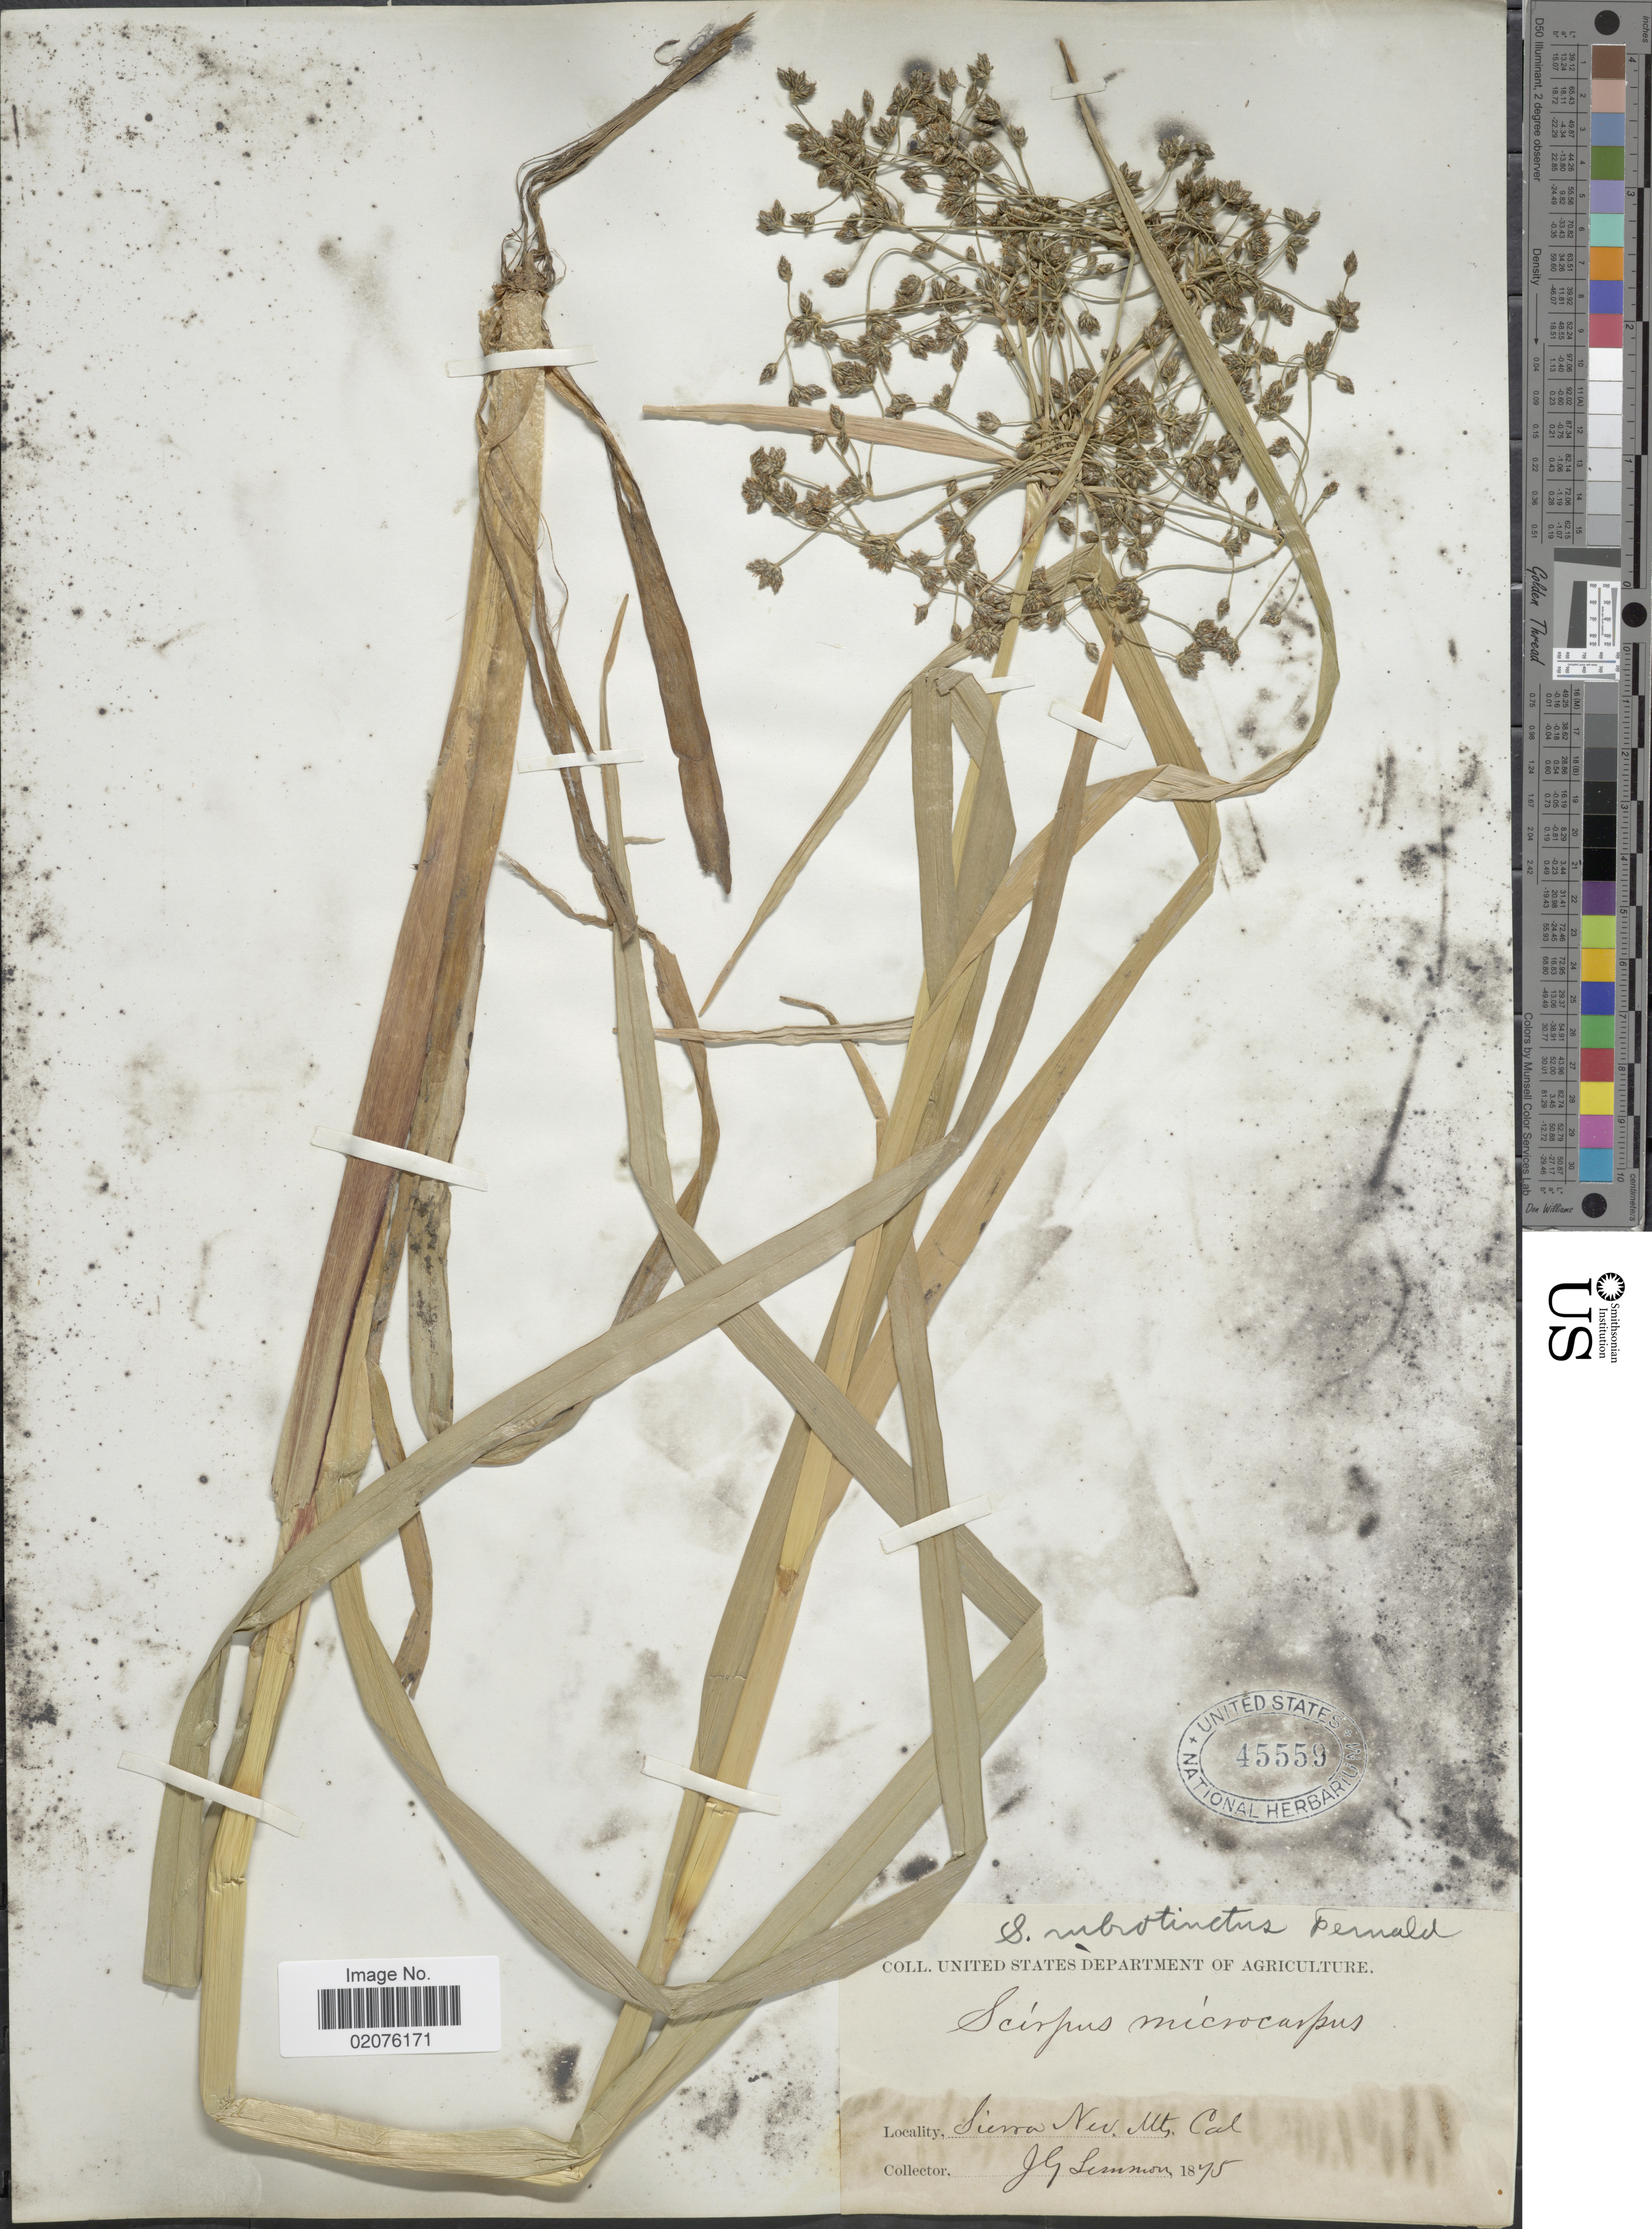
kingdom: Plantae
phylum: Tracheophyta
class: Liliopsida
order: Poales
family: Cyperaceae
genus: Scirpus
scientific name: Scirpus microcarpus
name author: J. Presl & C. Presl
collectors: J. Lemmon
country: United States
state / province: California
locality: Sierra Nev. Mts.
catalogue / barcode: US 45559